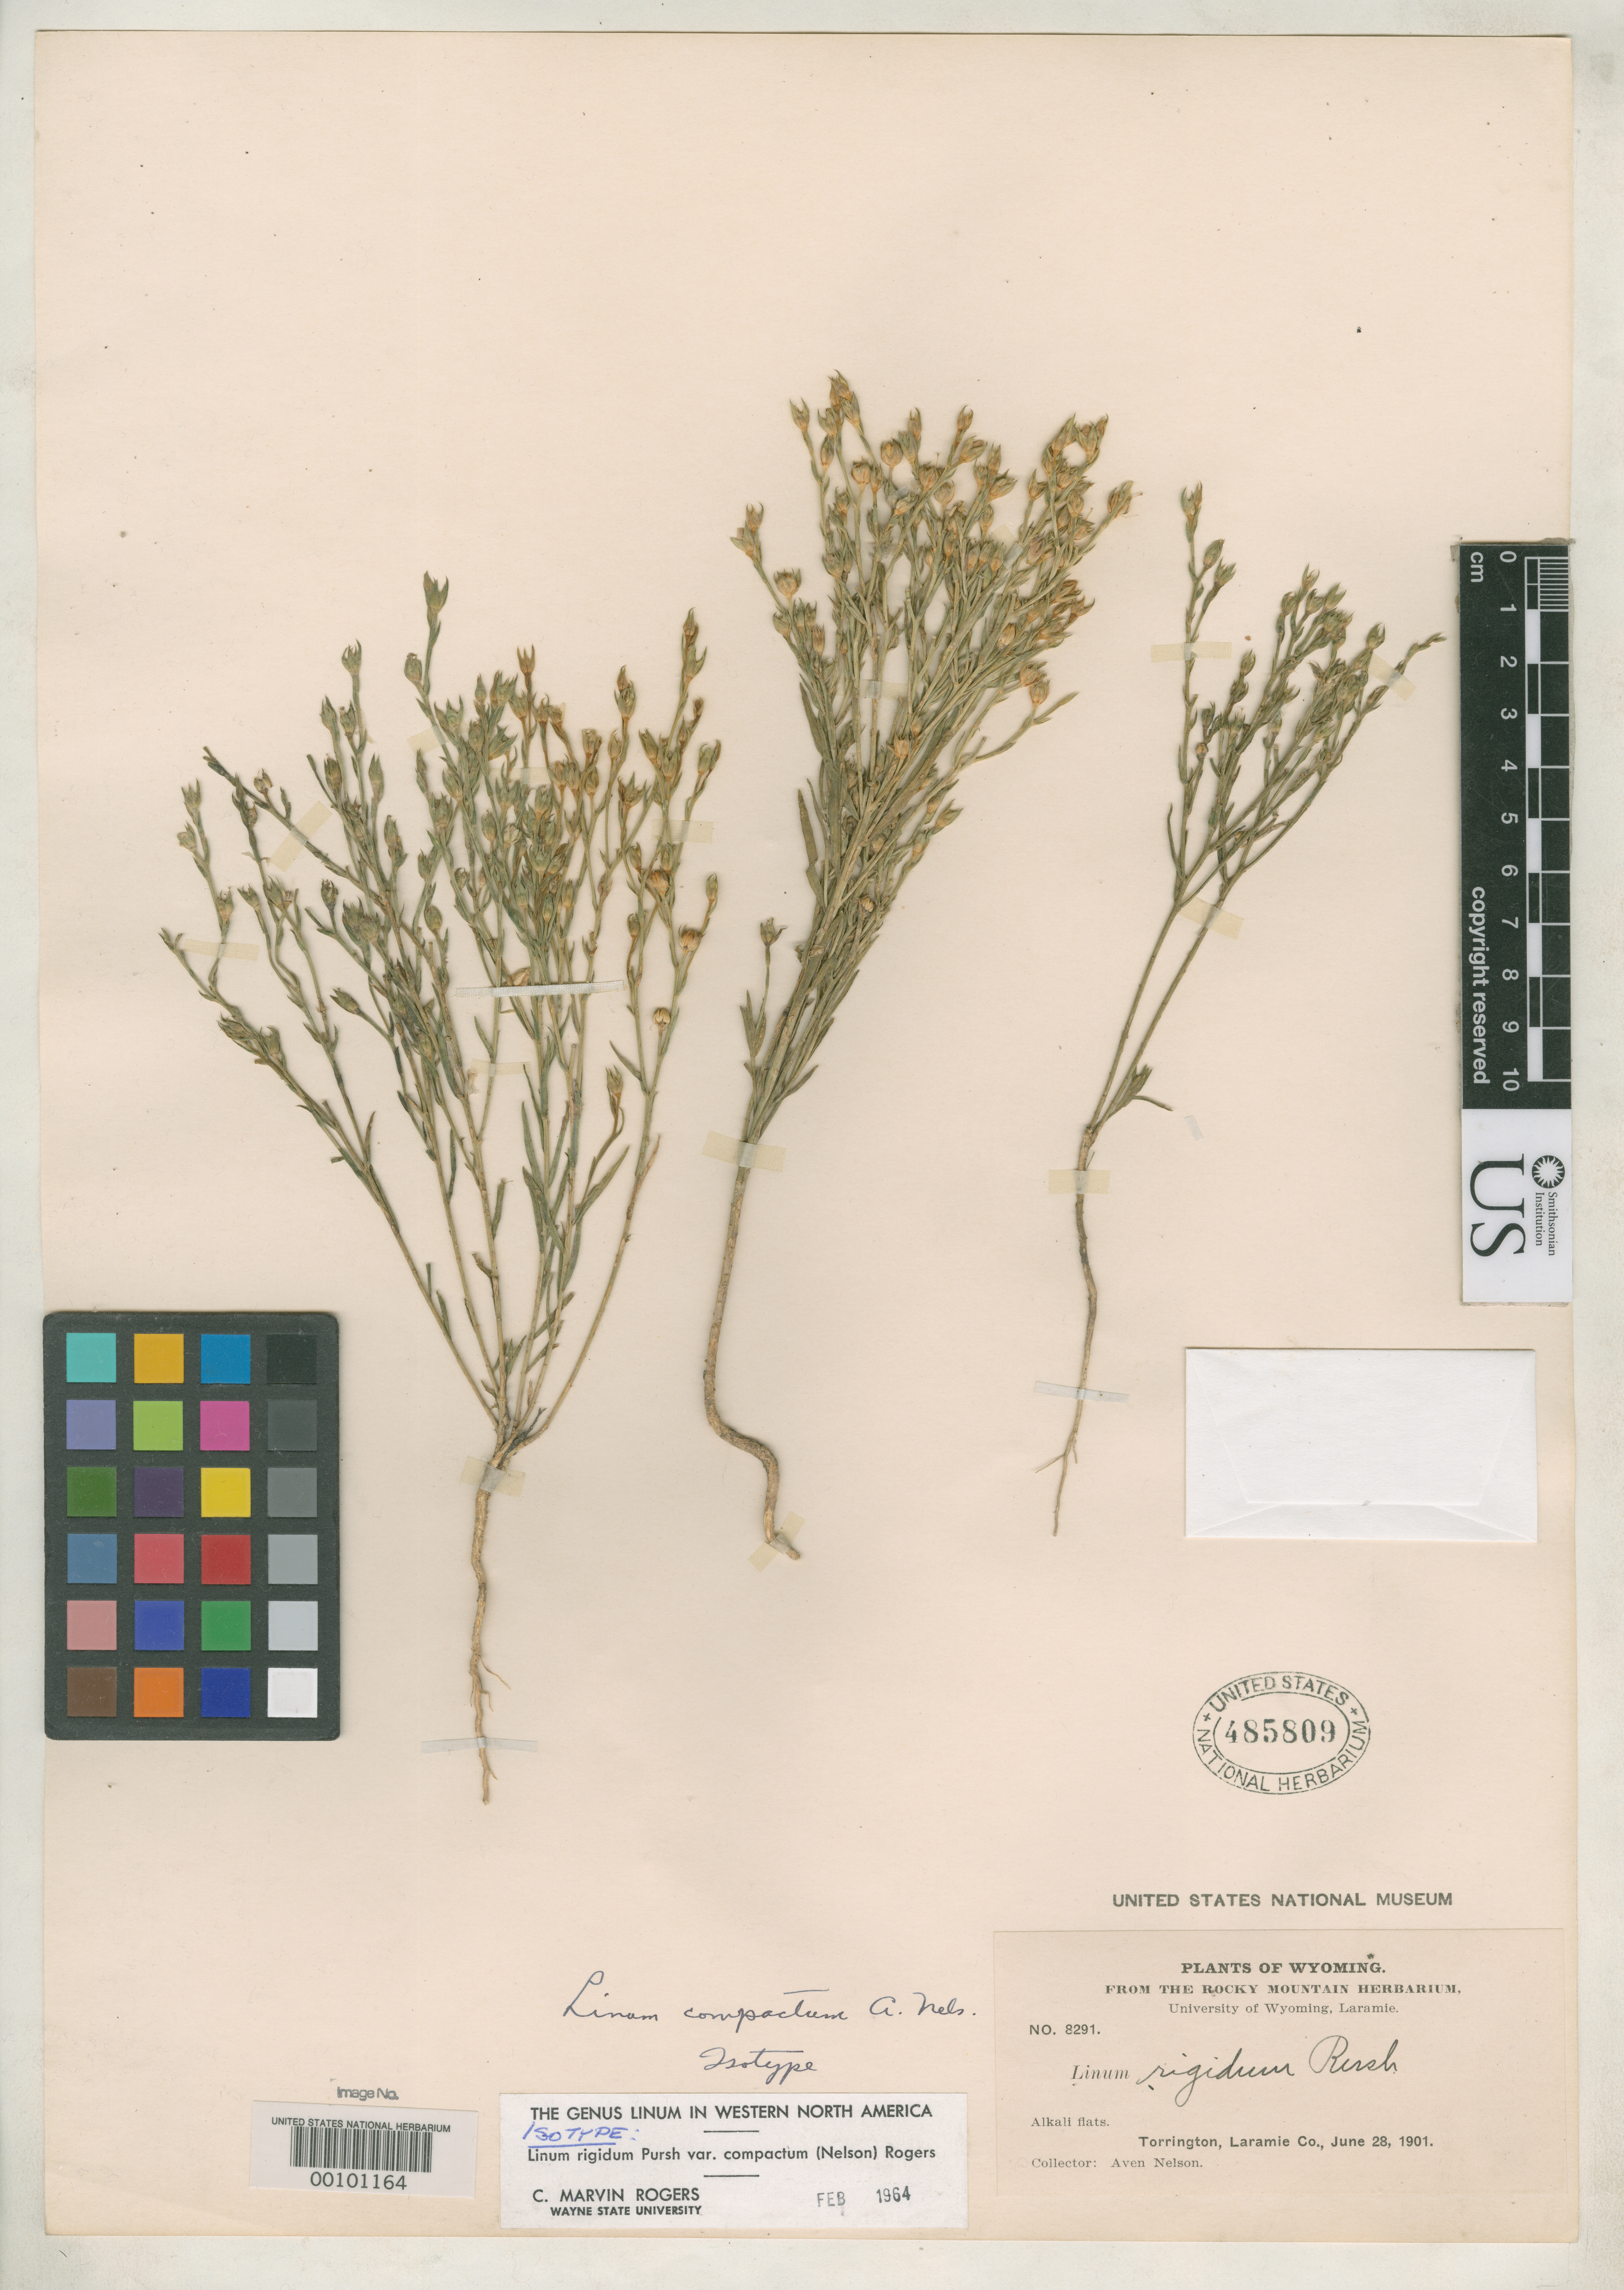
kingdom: Plantae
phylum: Tracheophyta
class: Magnoliopsida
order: Malpighiales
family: Linaceae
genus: Linum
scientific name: Linum compactum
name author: A. Nelson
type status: Isotype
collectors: A. Nelson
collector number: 8291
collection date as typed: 28 Jun 1901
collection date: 1901-06-28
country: United States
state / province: Wyoming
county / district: Laramie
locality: Torrington.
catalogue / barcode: US 485809